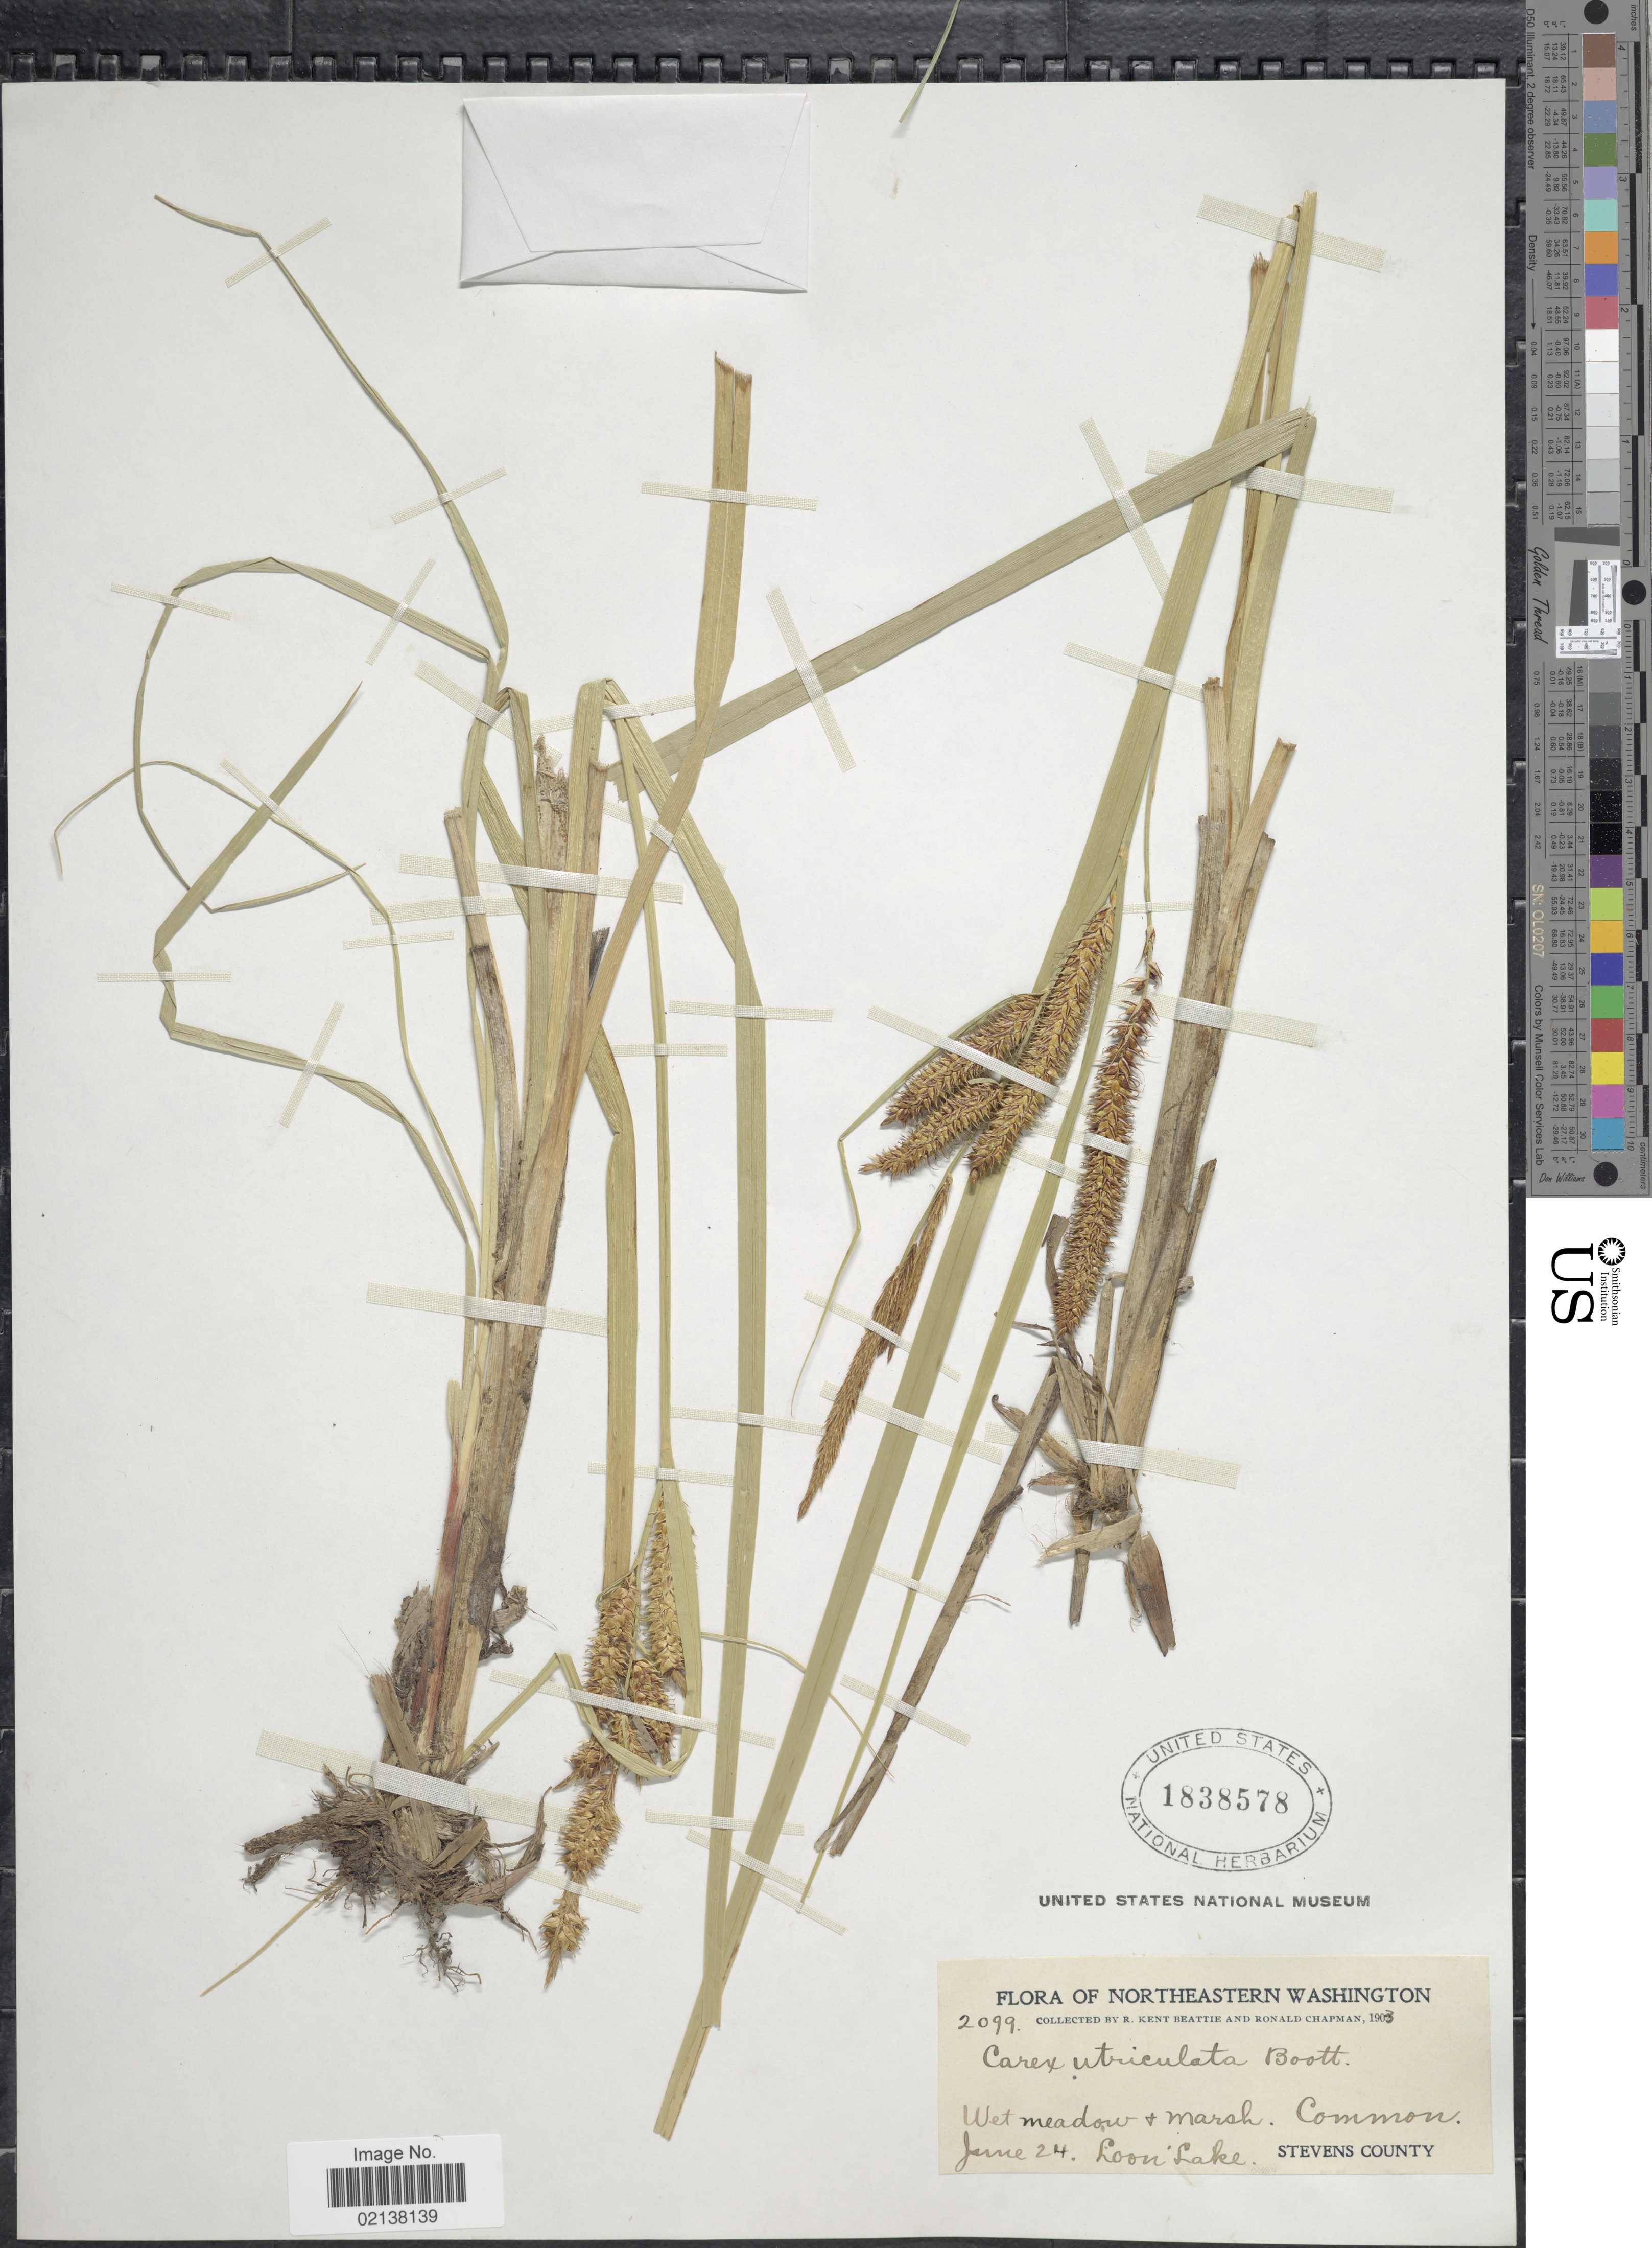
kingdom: Plantae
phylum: Tracheophyta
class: Liliopsida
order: Poales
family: Cyperaceae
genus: Carex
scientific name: Carex utriculata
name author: Boott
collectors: R. K. Beattie & R. Chapman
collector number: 2099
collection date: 1903-06-24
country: United States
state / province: Washington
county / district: Stevens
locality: Northeastern Washington. Loon Lake. Stevens County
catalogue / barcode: US 1838578